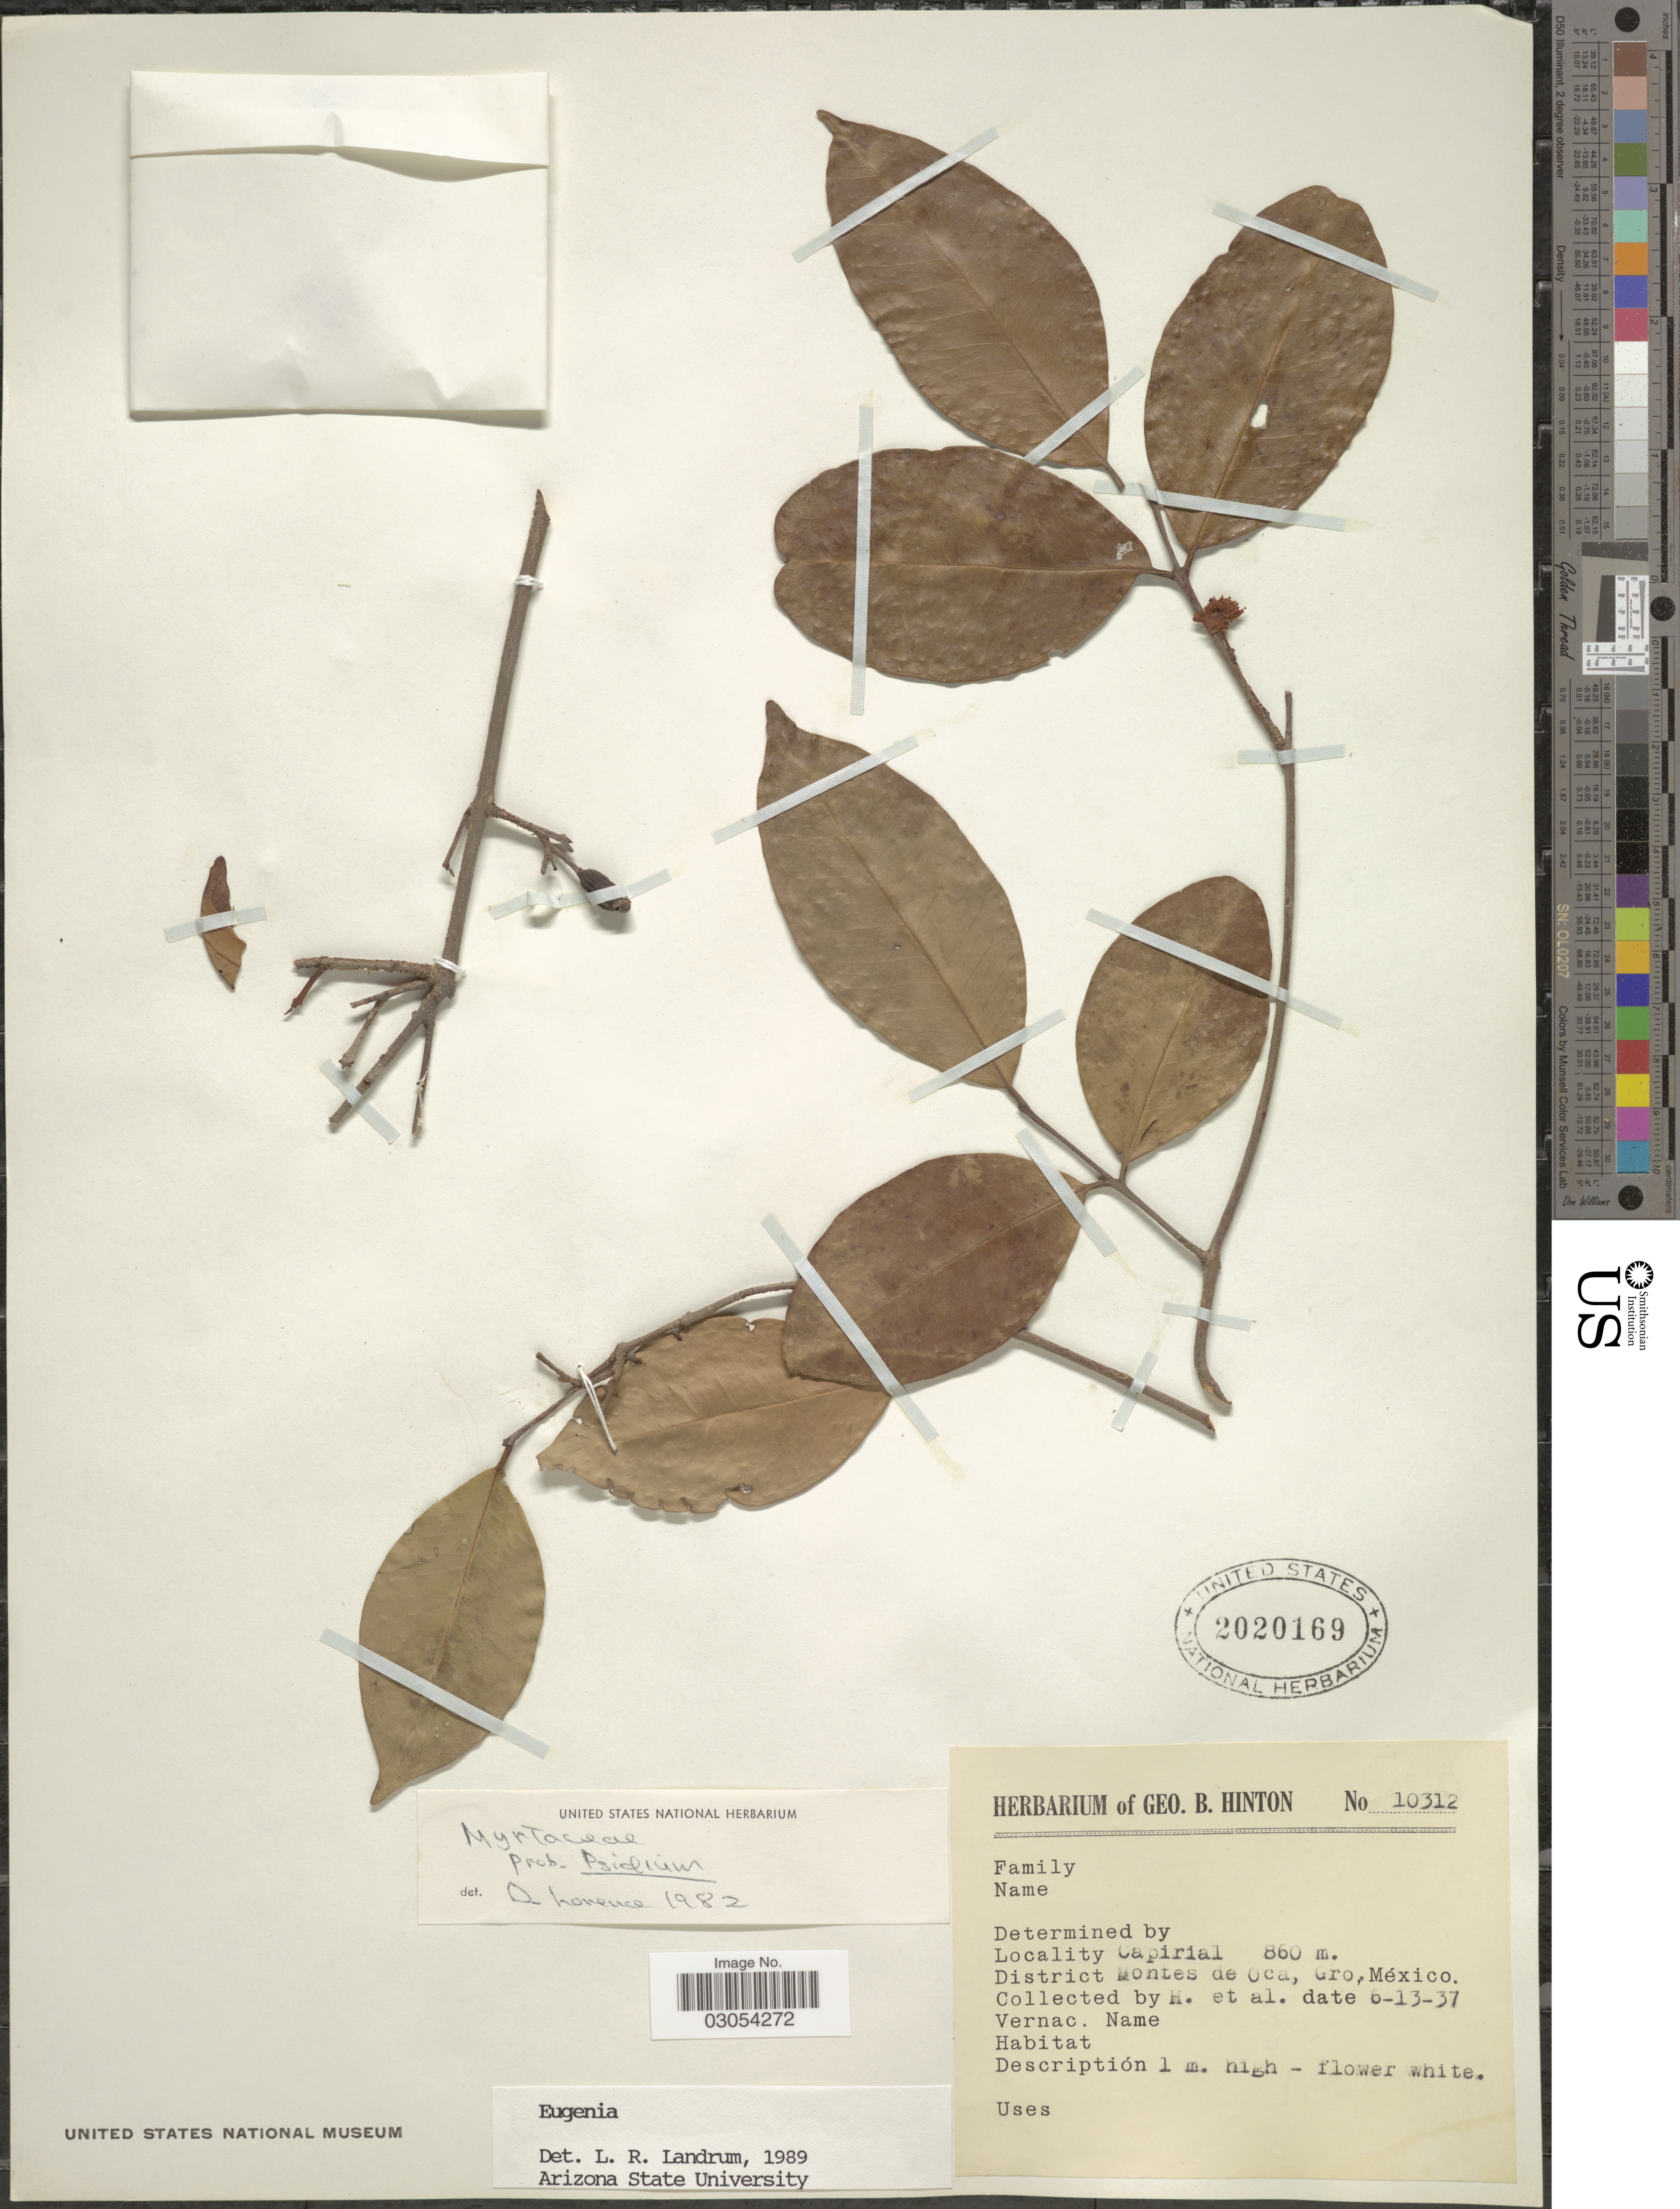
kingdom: Plantae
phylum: Tracheophyta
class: Magnoliopsida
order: Myrtales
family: Myrtaceae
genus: Eugenia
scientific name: Eugenia sp.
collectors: G. B. Hinton & et al.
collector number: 10312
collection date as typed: Transcribed d/m/y: 13/6/37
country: Mexico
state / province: Guerrero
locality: Capirial. District Montes de Oca, Gro.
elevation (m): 860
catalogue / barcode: US 2020169